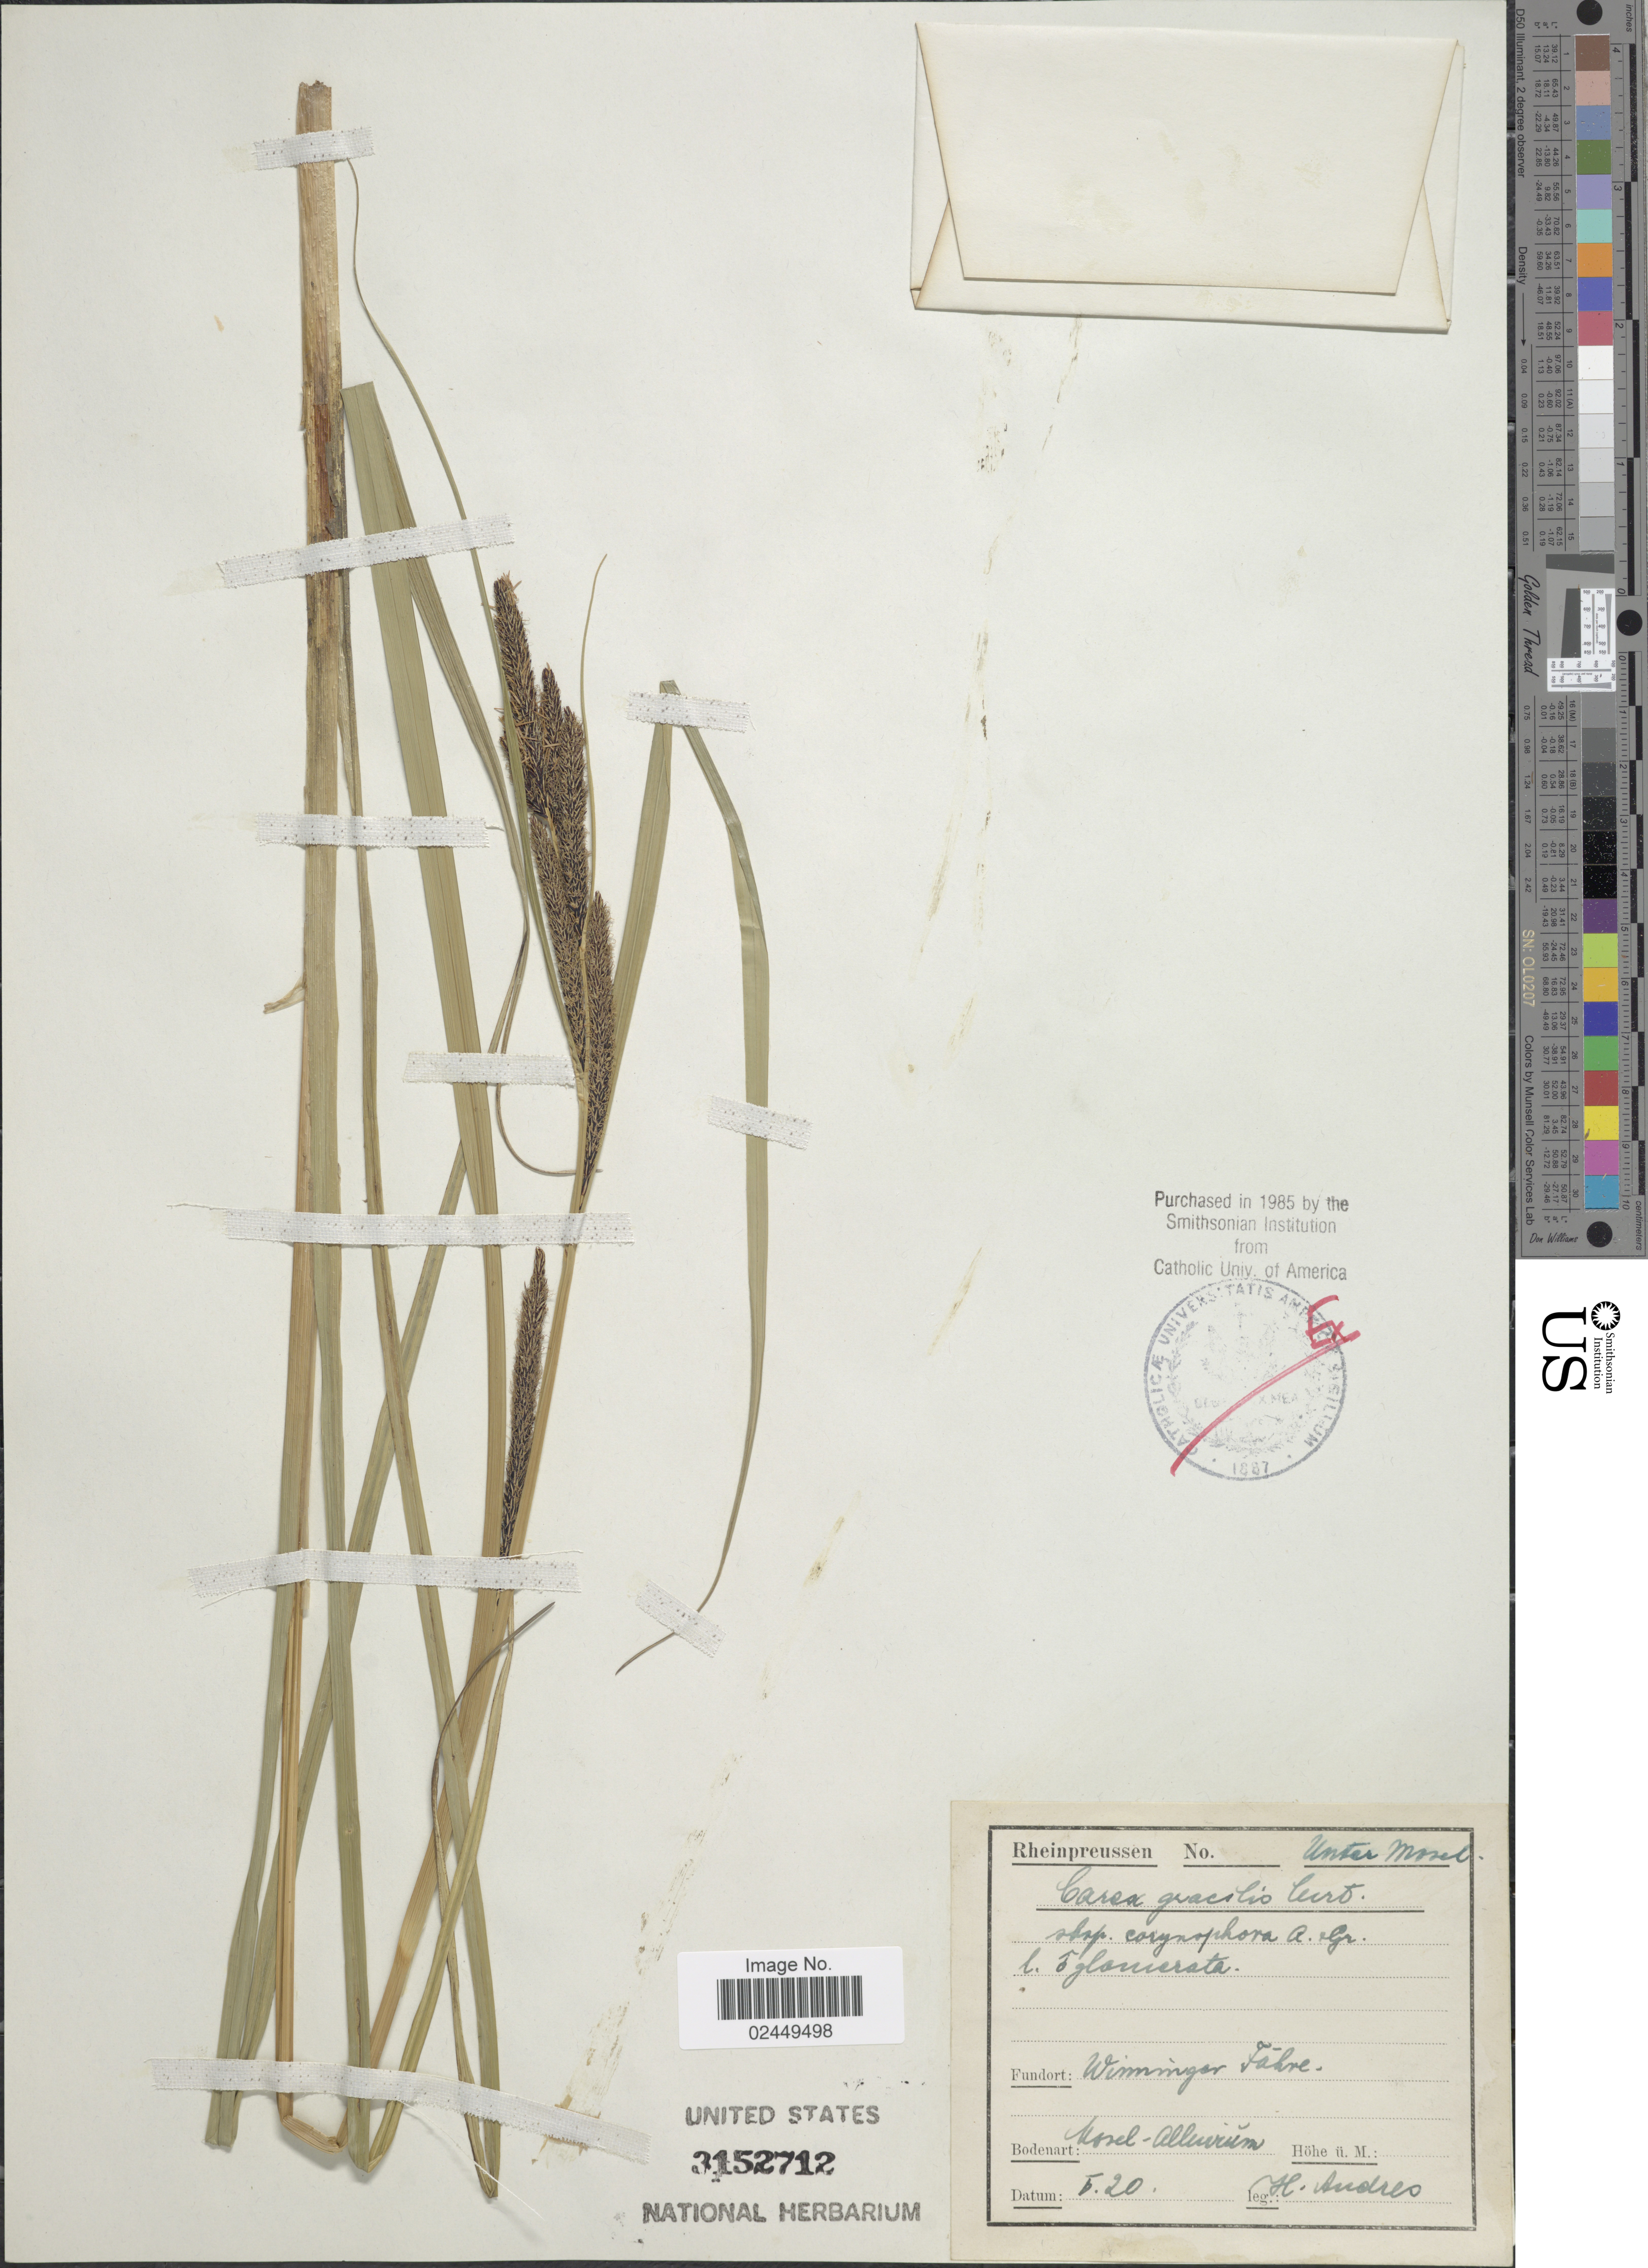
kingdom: Plantae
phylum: Tracheophyta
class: Liliopsida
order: Poales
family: Cyperaceae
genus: Carex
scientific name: Carex acuta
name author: L.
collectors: H. Andres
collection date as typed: Transcribed d/m/y: /5/20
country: Germany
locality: Unter Mosel. Wimminger Fahre. Mosel, Alluvium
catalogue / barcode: US 3152712